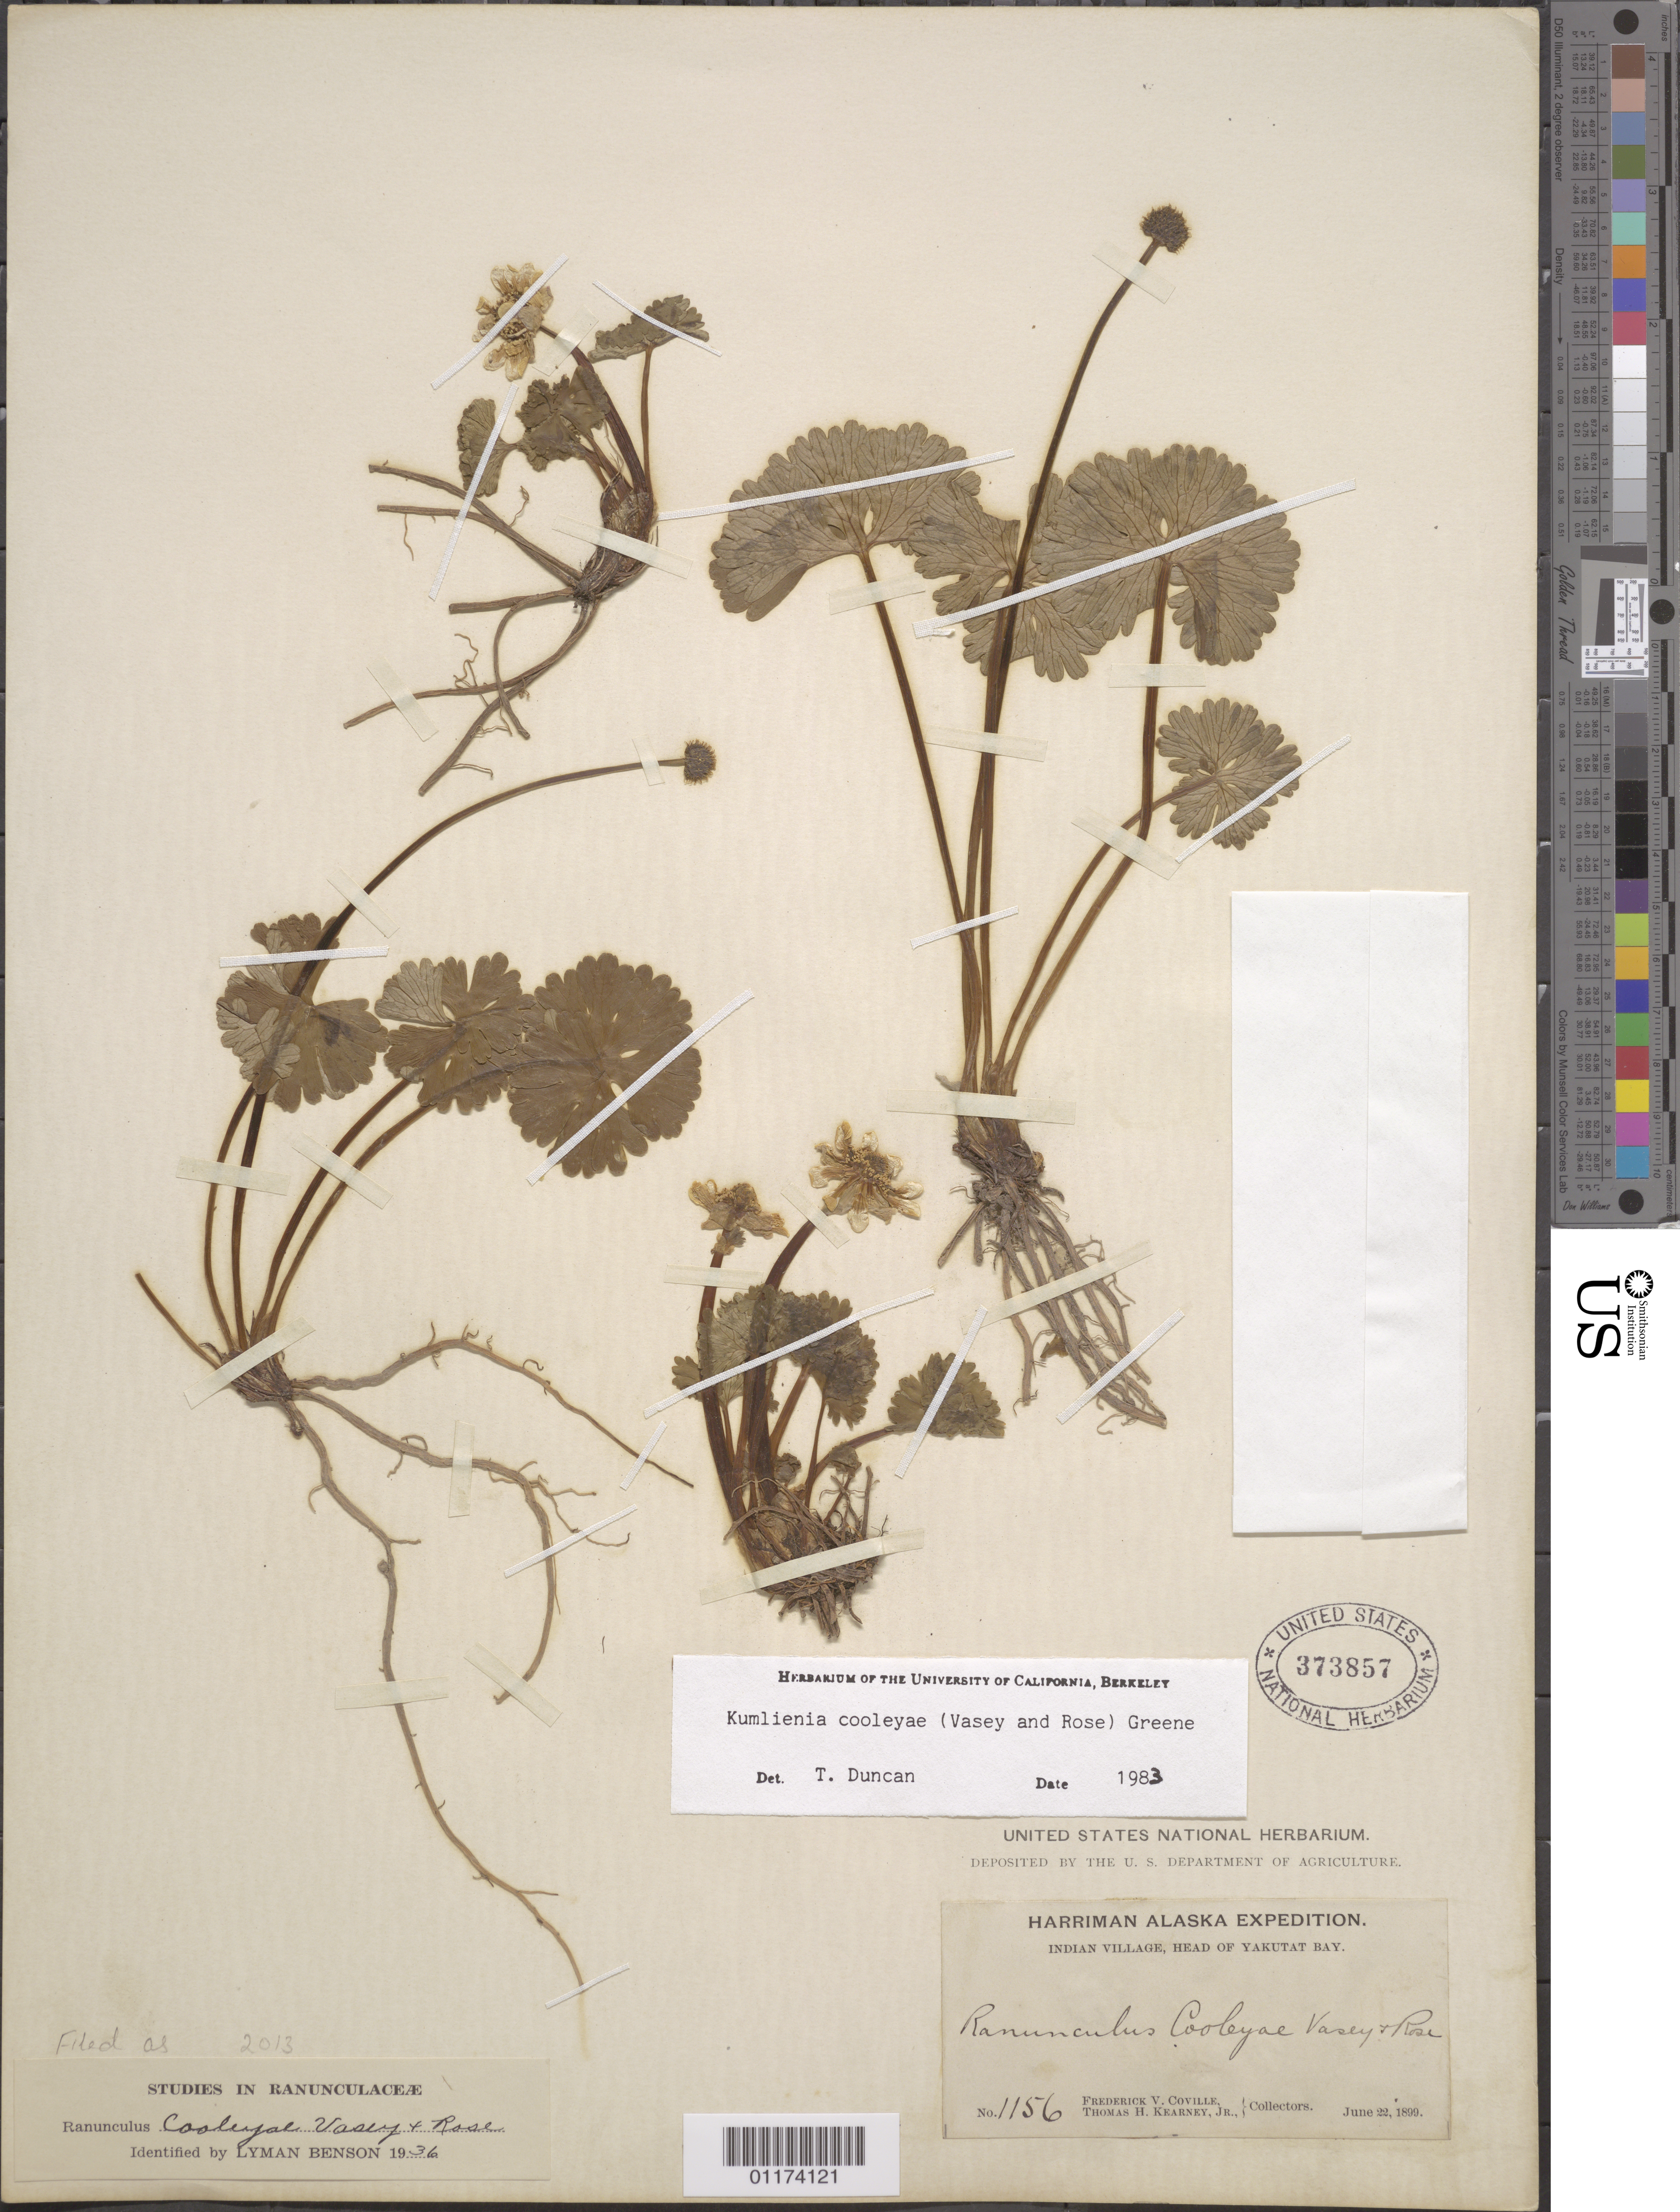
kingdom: Plantae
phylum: Tracheophyta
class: Magnoliopsida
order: Ranunculales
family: Ranunculaceae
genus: Arcteranthis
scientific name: Arcteranthis cooleyae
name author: (Vasey & Rose) Greene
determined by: Strong, M. T., (US), Smithsonian Institution - National Museum of Natural History (UNITED STATES)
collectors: F. V. Coville & T. H. Kearney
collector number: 1156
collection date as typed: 22 Jun 1899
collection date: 1899-06-22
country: United States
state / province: Alaska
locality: Indian Village, Head of Yakutat Bay.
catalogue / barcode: US 373857